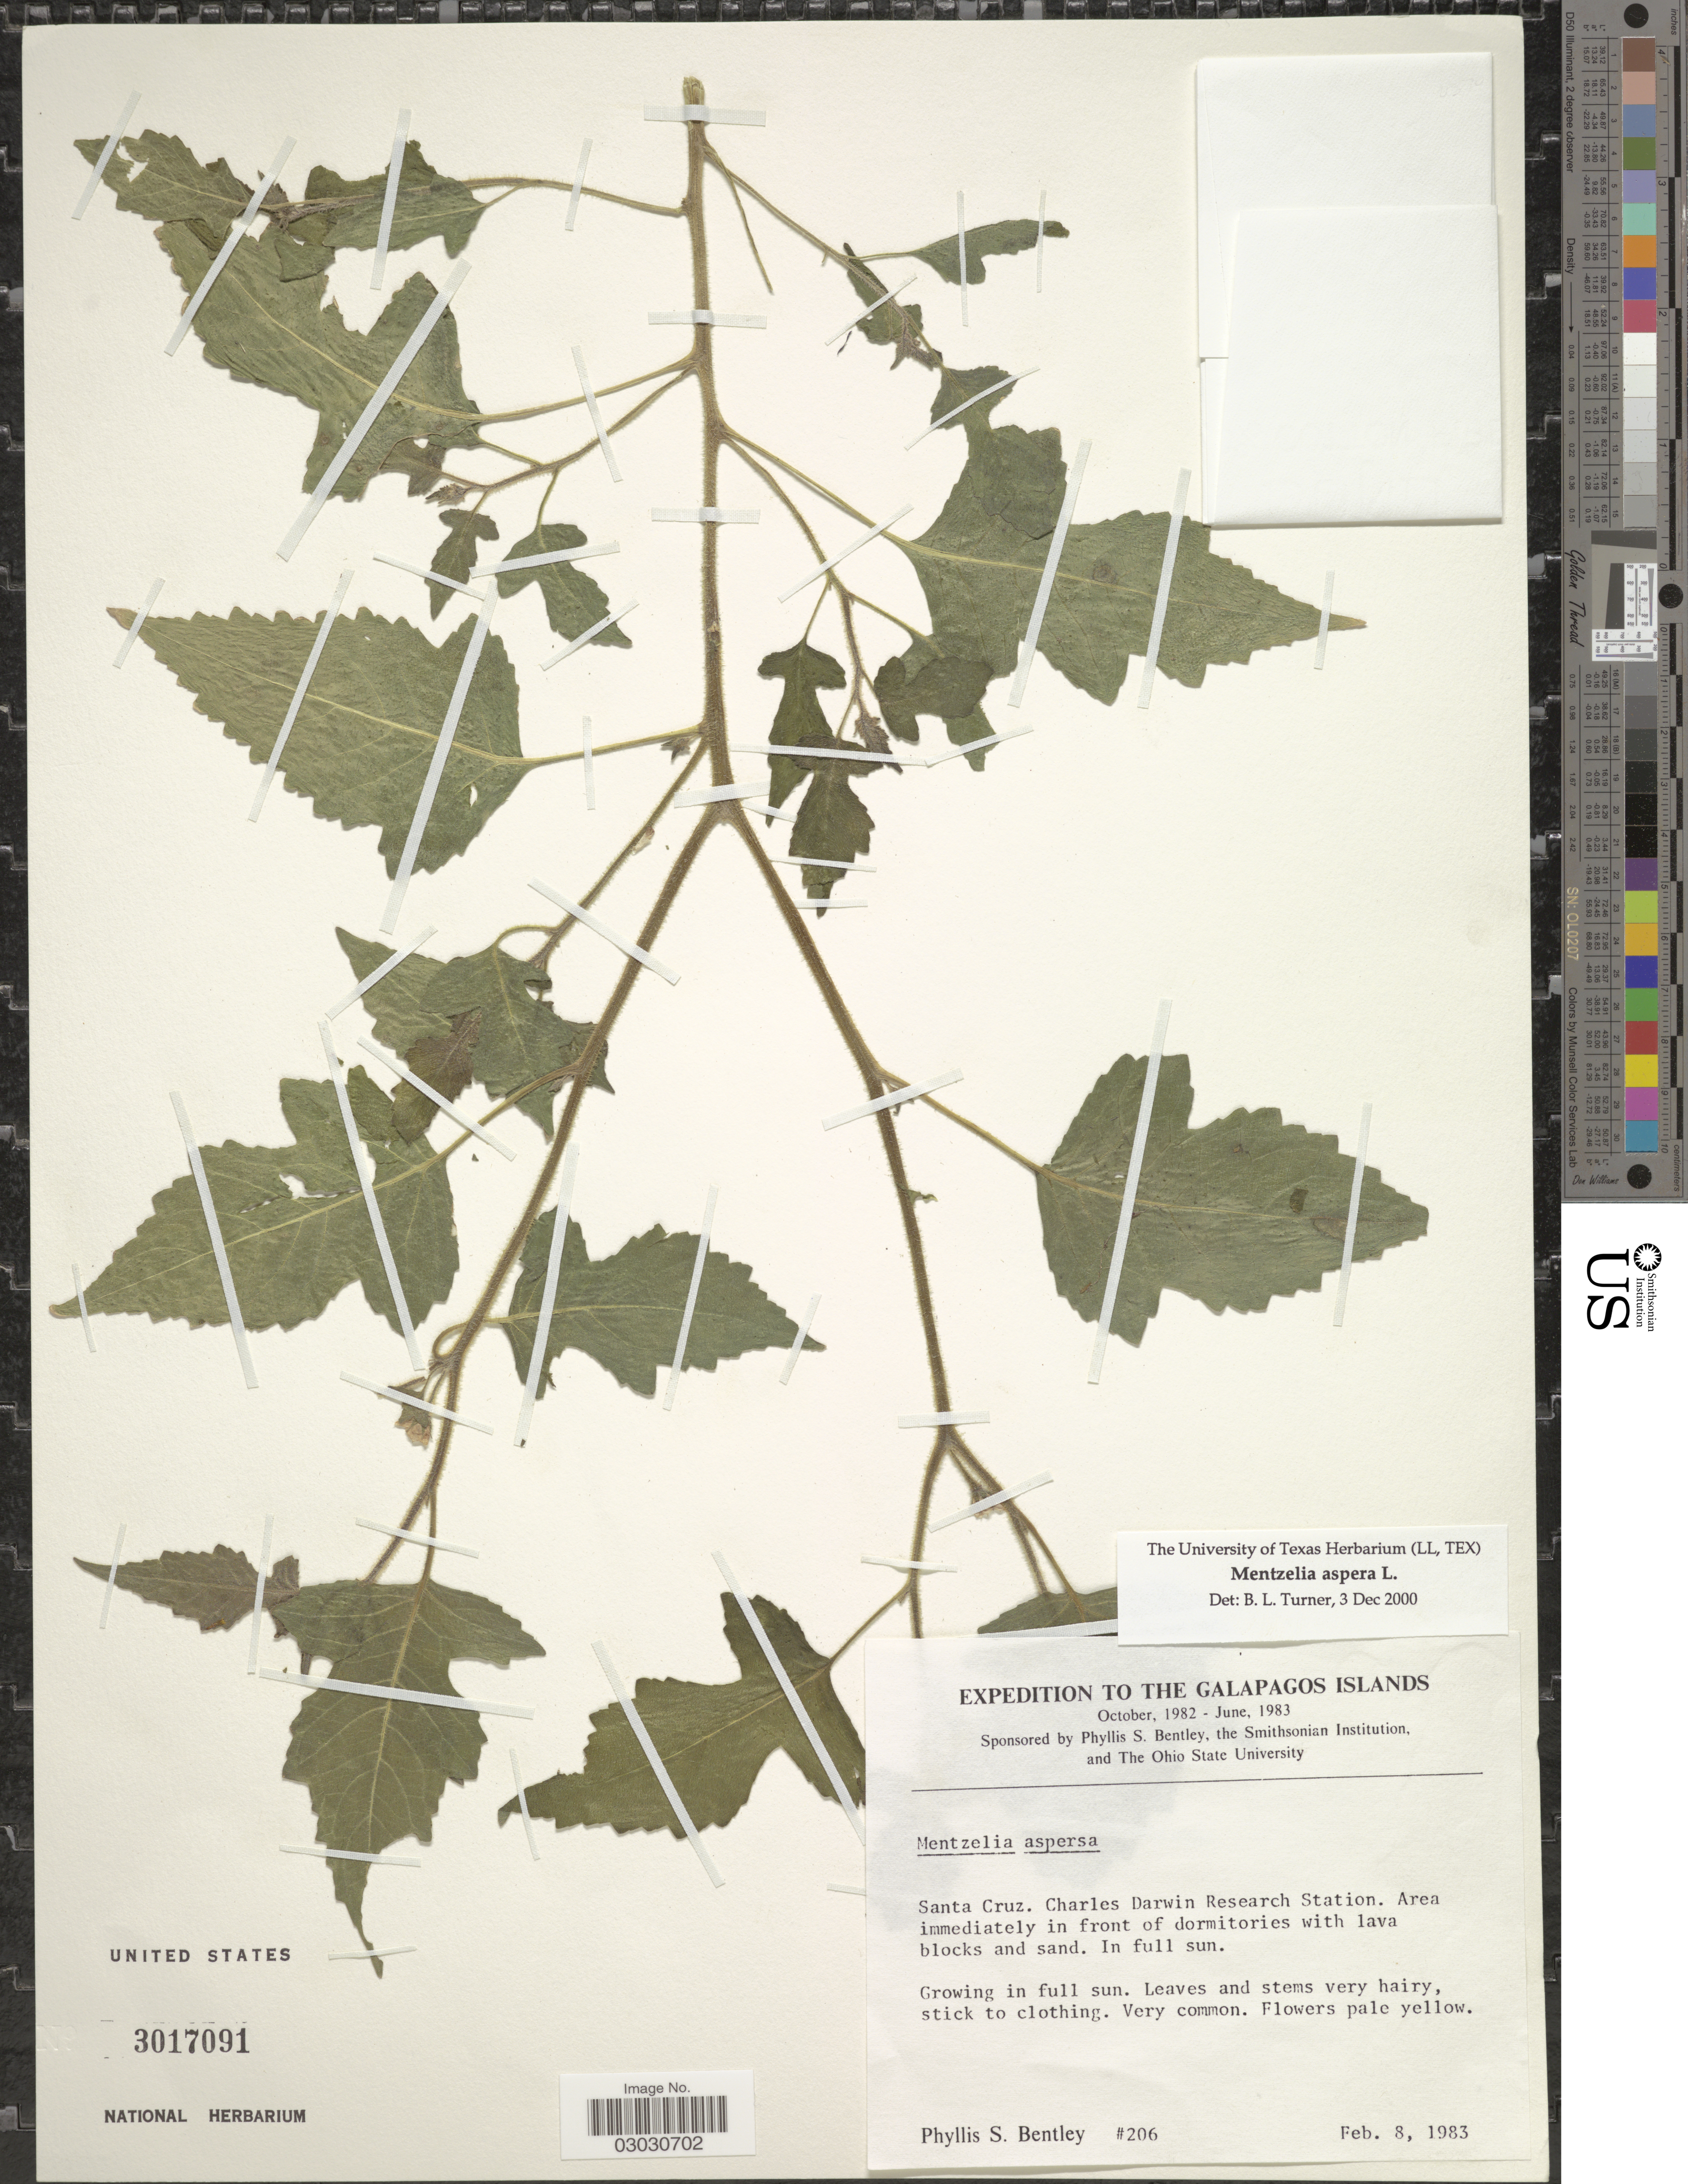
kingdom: Plantae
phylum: Tracheophyta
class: Magnoliopsida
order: Cornales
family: Loasaceae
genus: Mentzelia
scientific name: Mentzelia aspera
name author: L.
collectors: P. S. Bentley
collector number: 206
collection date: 1983-02-08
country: Ecuador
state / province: Colón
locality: The Galapagos Islands. Santa Cruz. Charles Darwin Research Station.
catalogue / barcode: US 3017091